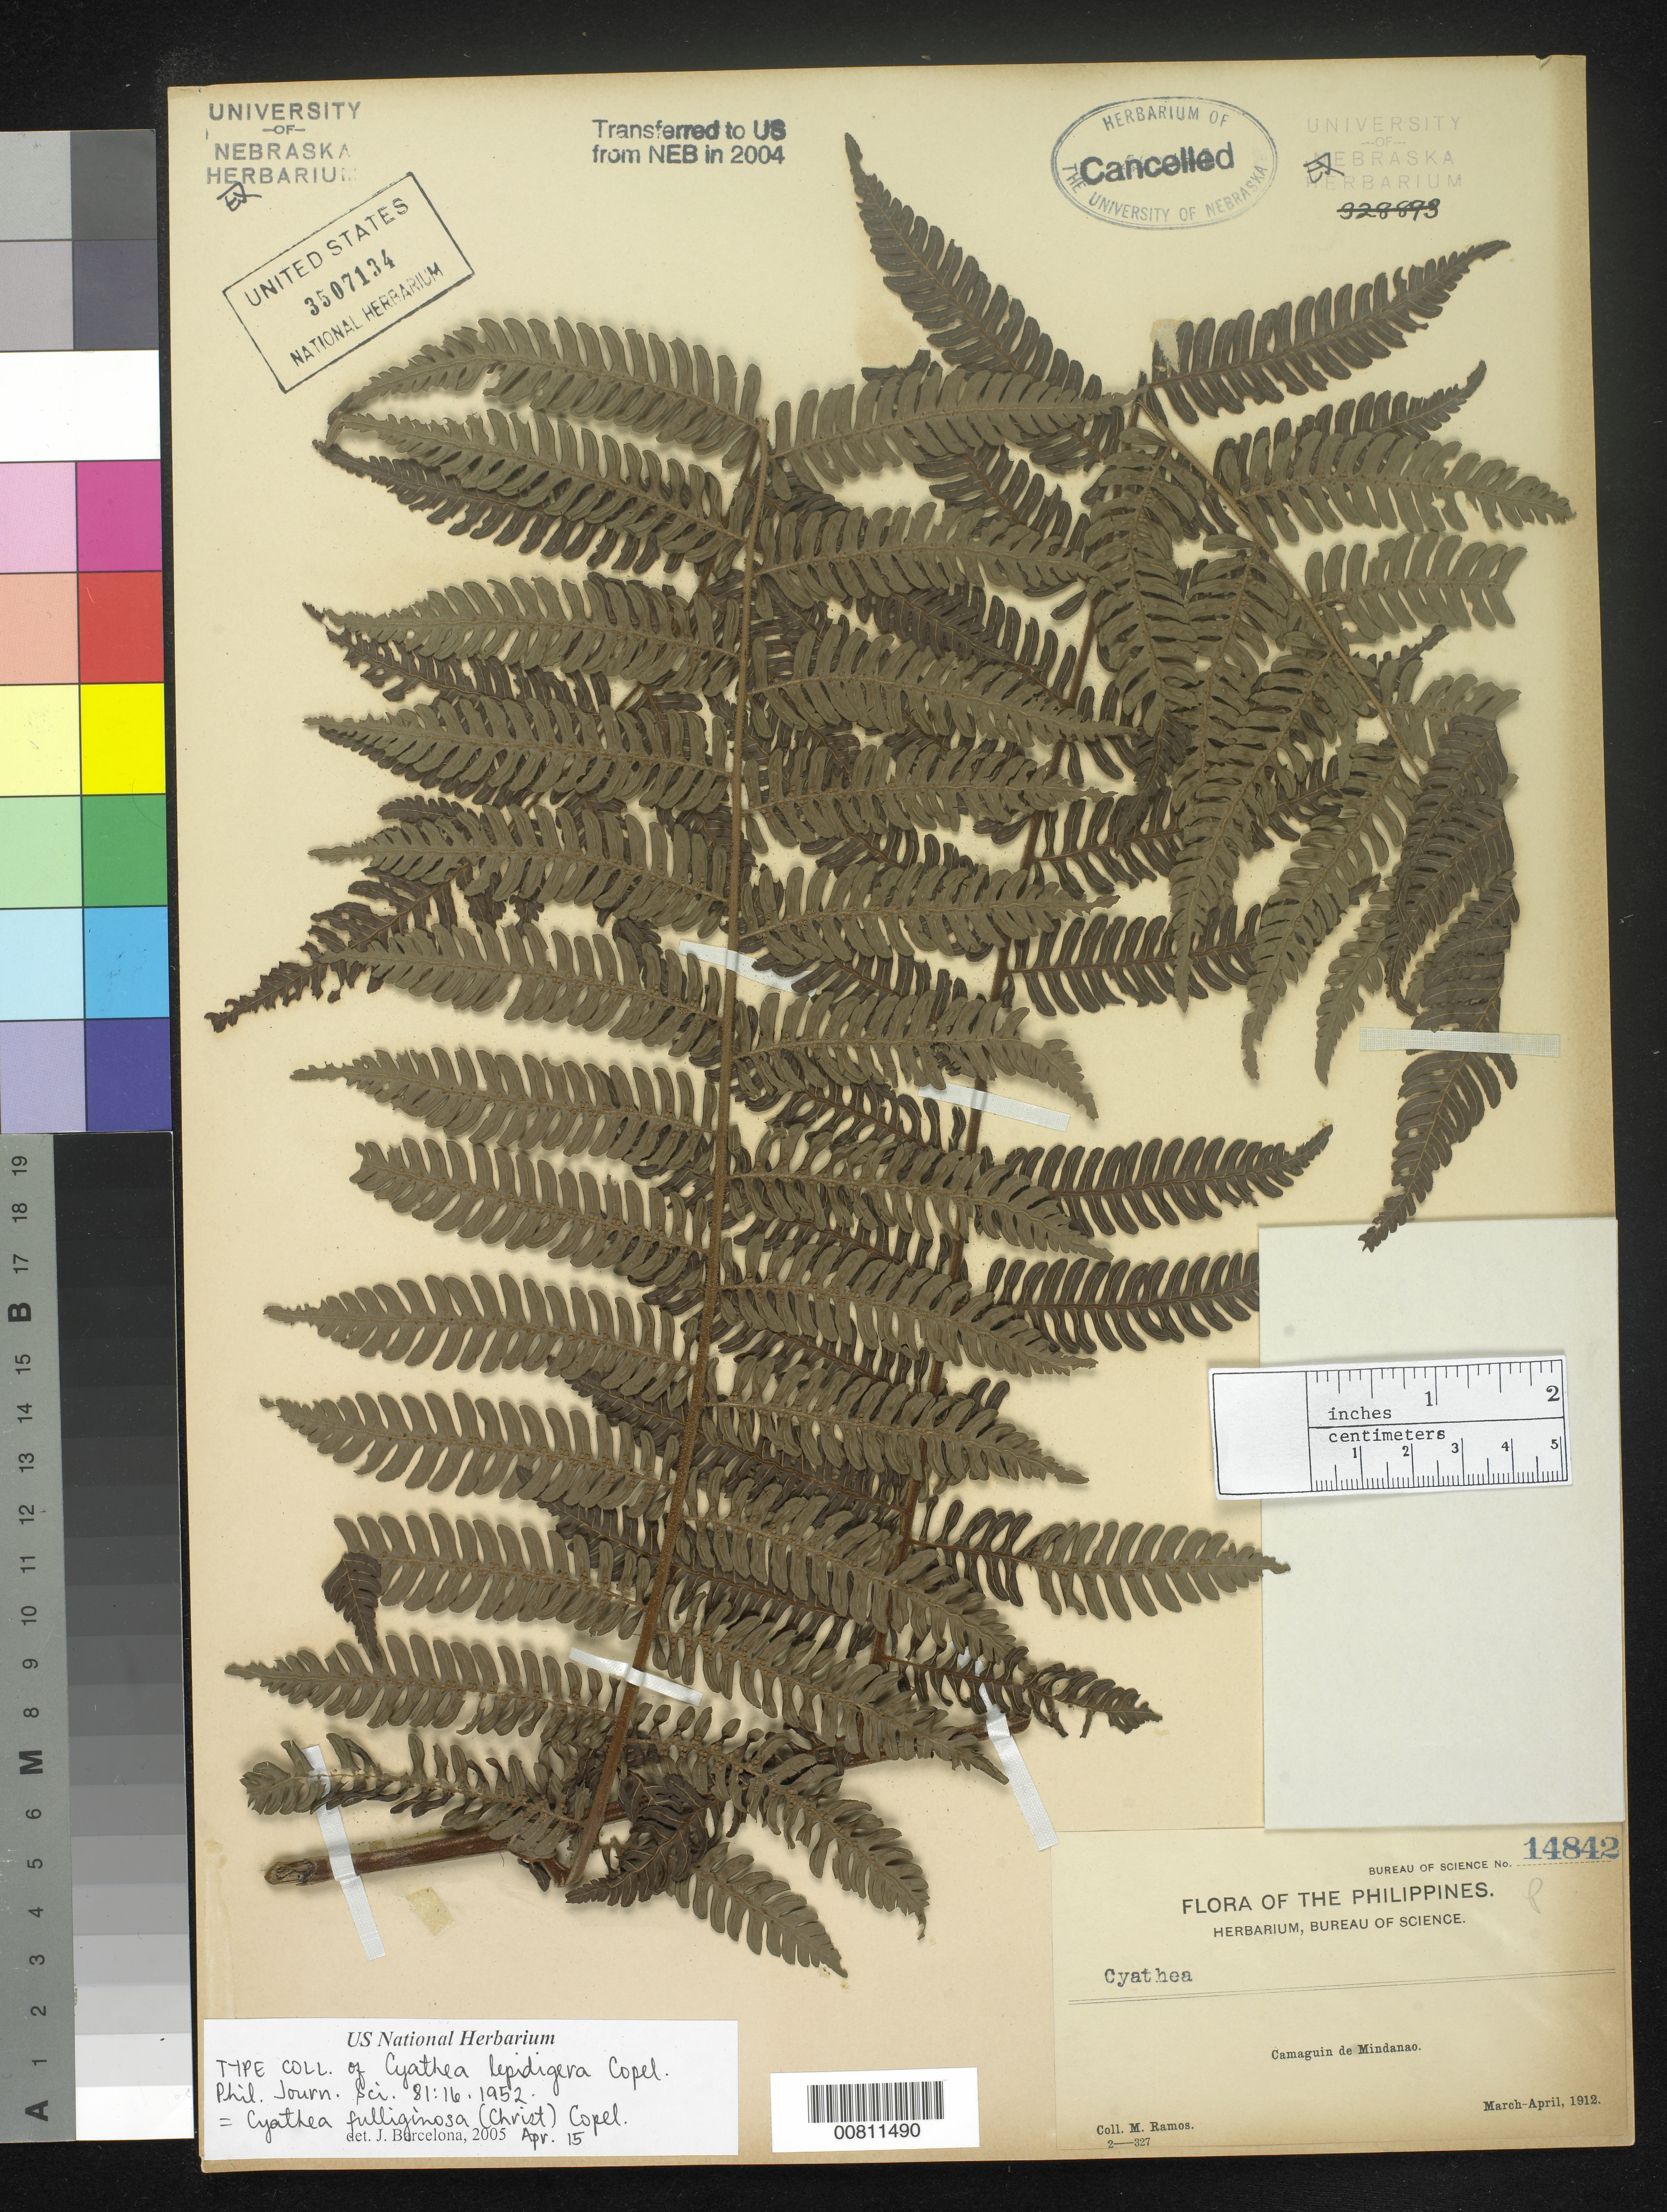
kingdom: Plantae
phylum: Tracheophyta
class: Polypodiopsida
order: Cyatheales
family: Cyatheaceae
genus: Cyathea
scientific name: Cyathea lepidigera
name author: Copel.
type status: Isotype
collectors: M. Ramos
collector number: Bur. Sci. 14842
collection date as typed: Mar 1912 to -- Apr 1912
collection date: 1912-03/1912-04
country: Philippines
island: Mindanao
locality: Camaguin de Mindanao.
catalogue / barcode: US 3507134